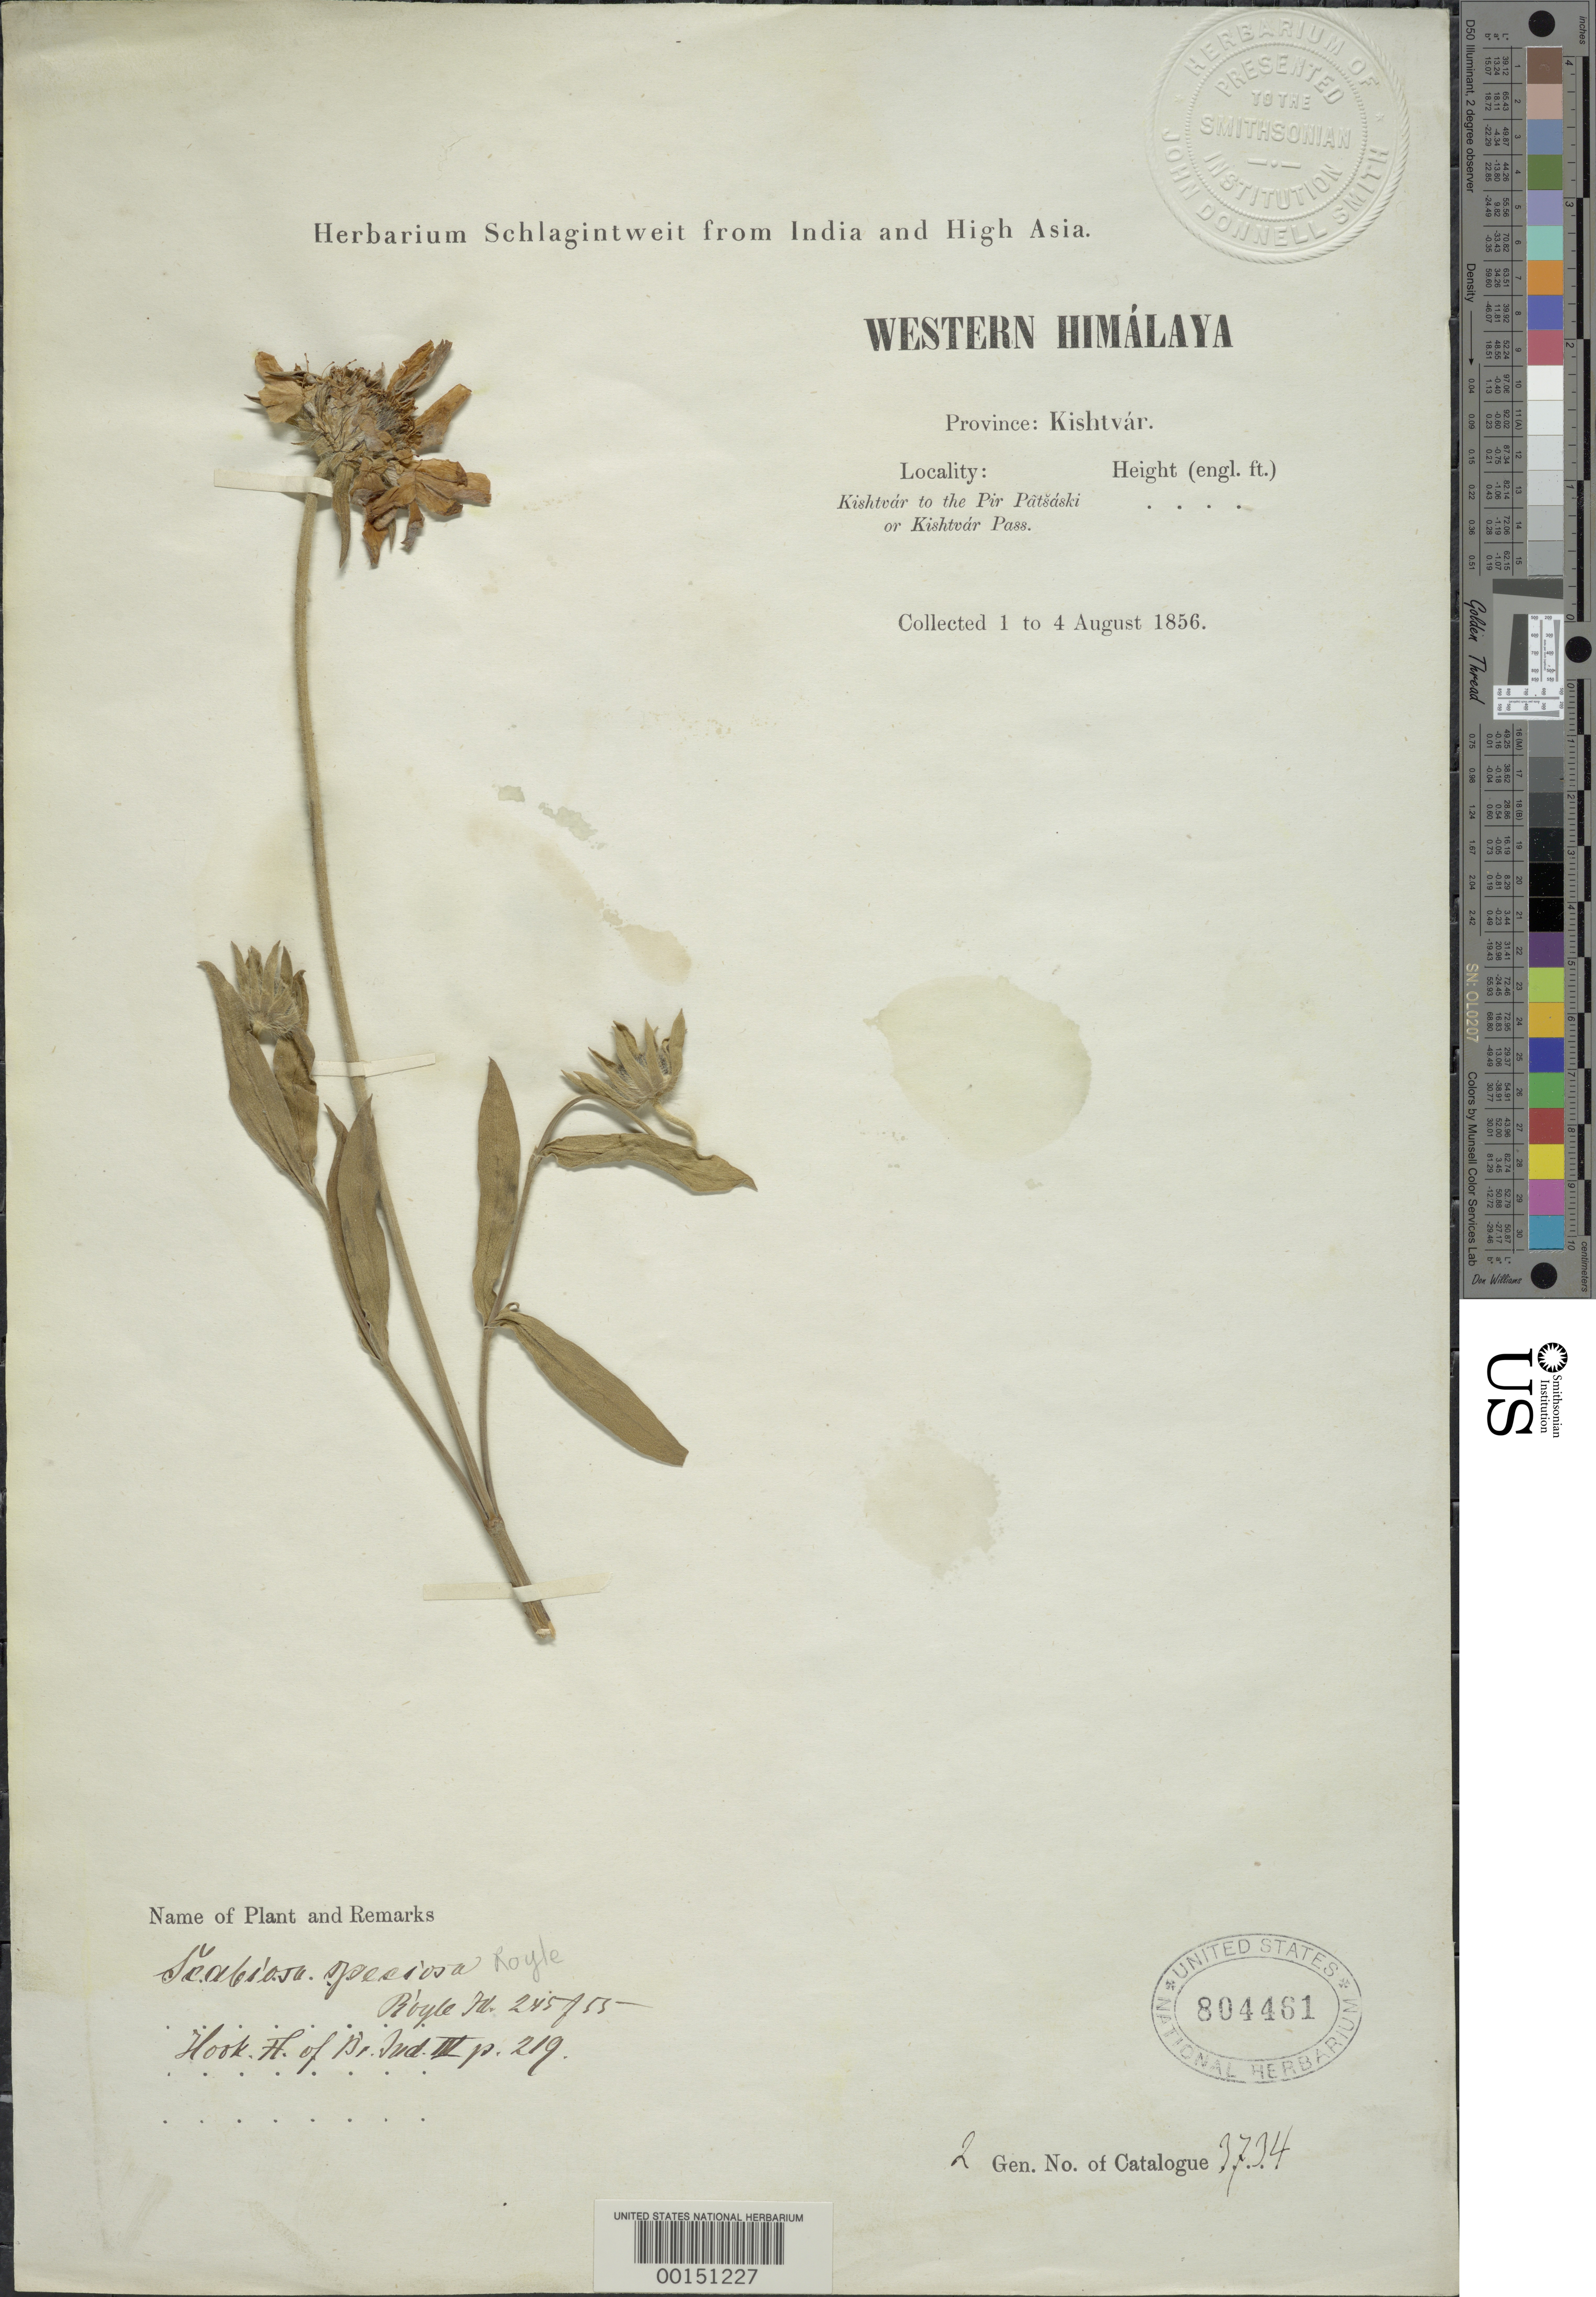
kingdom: Plantae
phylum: Tracheophyta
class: Magnoliopsida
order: Dipsacales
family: Caprifoliaceae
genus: Scabiosa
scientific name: Scabiosa speciosa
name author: Royle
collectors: Herbarium Schlagintweit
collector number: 3734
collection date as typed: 01 Aug 1856 to 04 Aug 1856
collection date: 1856-08-01/1856-08-04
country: India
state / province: Jammu and Kashmir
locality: Kishtvar Prov. [Kishtwar]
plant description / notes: Probably Herbarium Schlagintweit (specimen not seen)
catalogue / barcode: US 804461